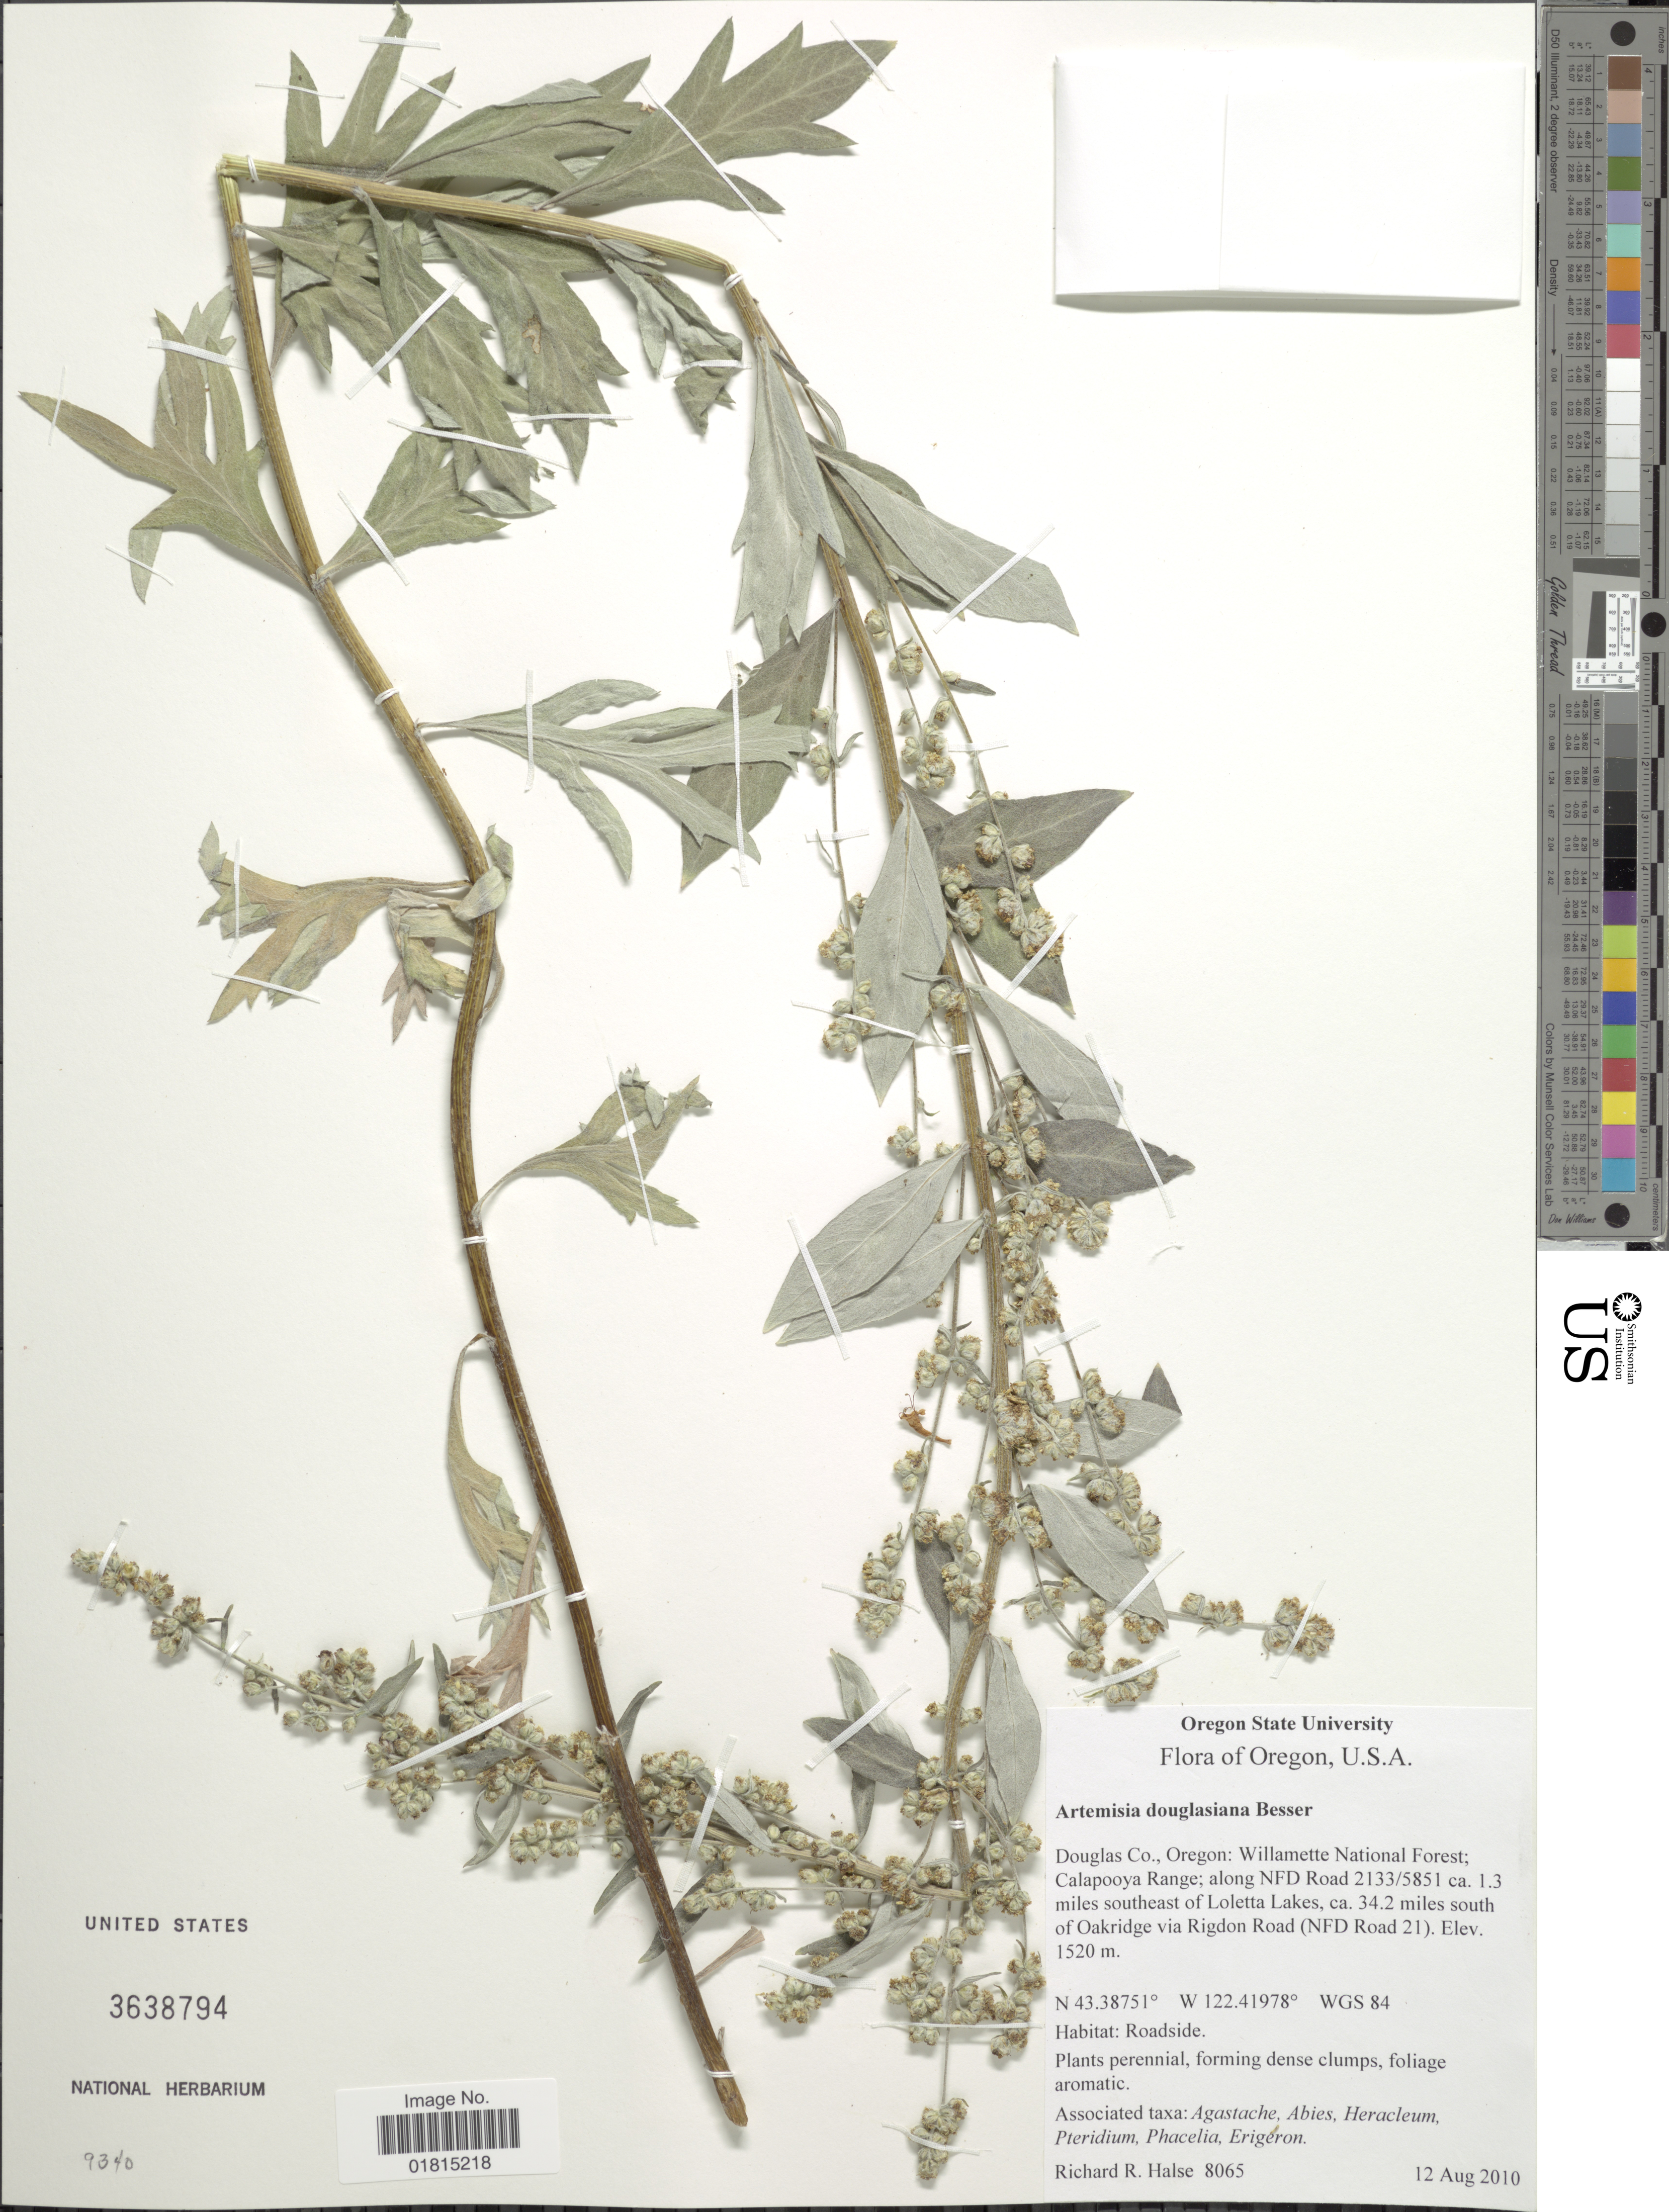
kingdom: Plantae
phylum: Tracheophyta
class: Magnoliopsida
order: Asterales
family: Asteraceae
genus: Artemisia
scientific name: Artemisia douglasiana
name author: Besser ex Hook.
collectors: R. Halse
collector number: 8065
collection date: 2010-08-12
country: United States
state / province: Oregon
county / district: Douglas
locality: Douglas Co., Oregon: Willamette National Forest; Calapooya Range; along NFD Road 2133/5851 ca. 1.3 miles southeast of Loletta Lakes, ca. 34.5 miles south of Oakridge via Rigdon Road (NFD Road 21)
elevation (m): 1520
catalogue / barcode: US 3638794